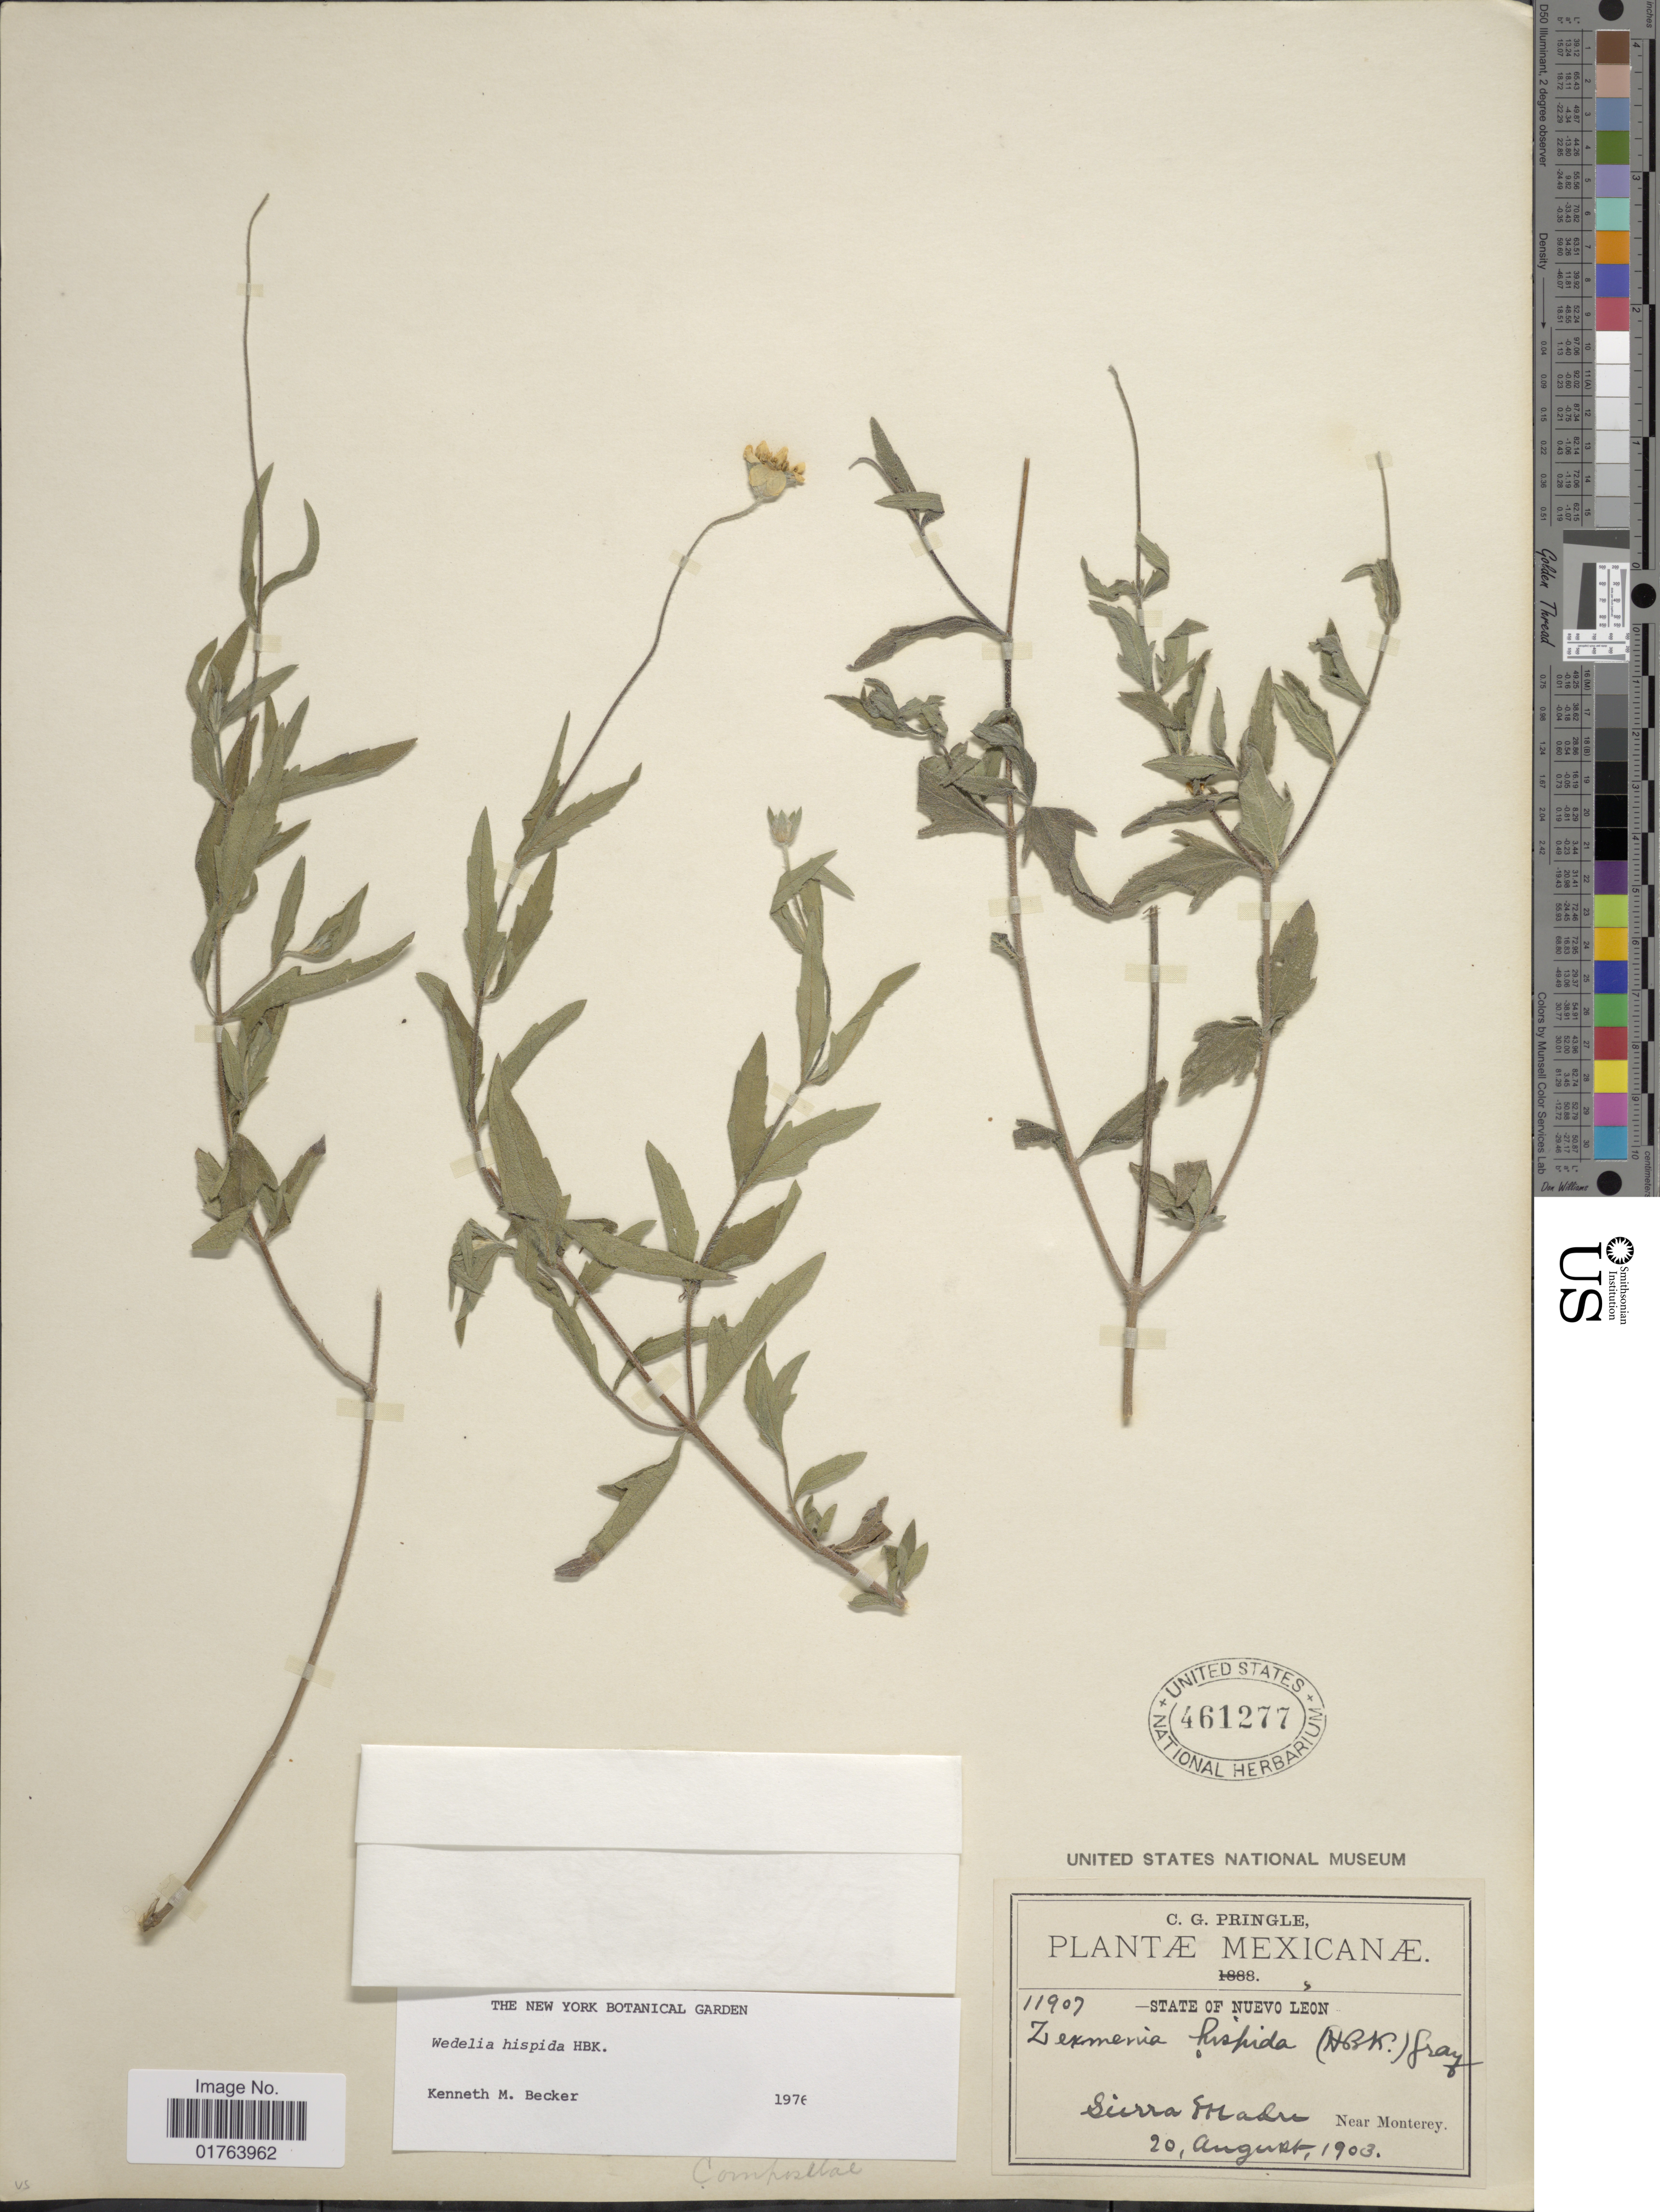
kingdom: Plantae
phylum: Tracheophyta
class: Magnoliopsida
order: Asterales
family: Asteraceae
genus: Wedelia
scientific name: Wedelia acapulcensis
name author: Kunth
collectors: C. G. Pringle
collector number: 11907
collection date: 1903-08-20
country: Mexico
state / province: Nuevo León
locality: Sierra Madre, Near Monterey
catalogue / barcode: US 461277